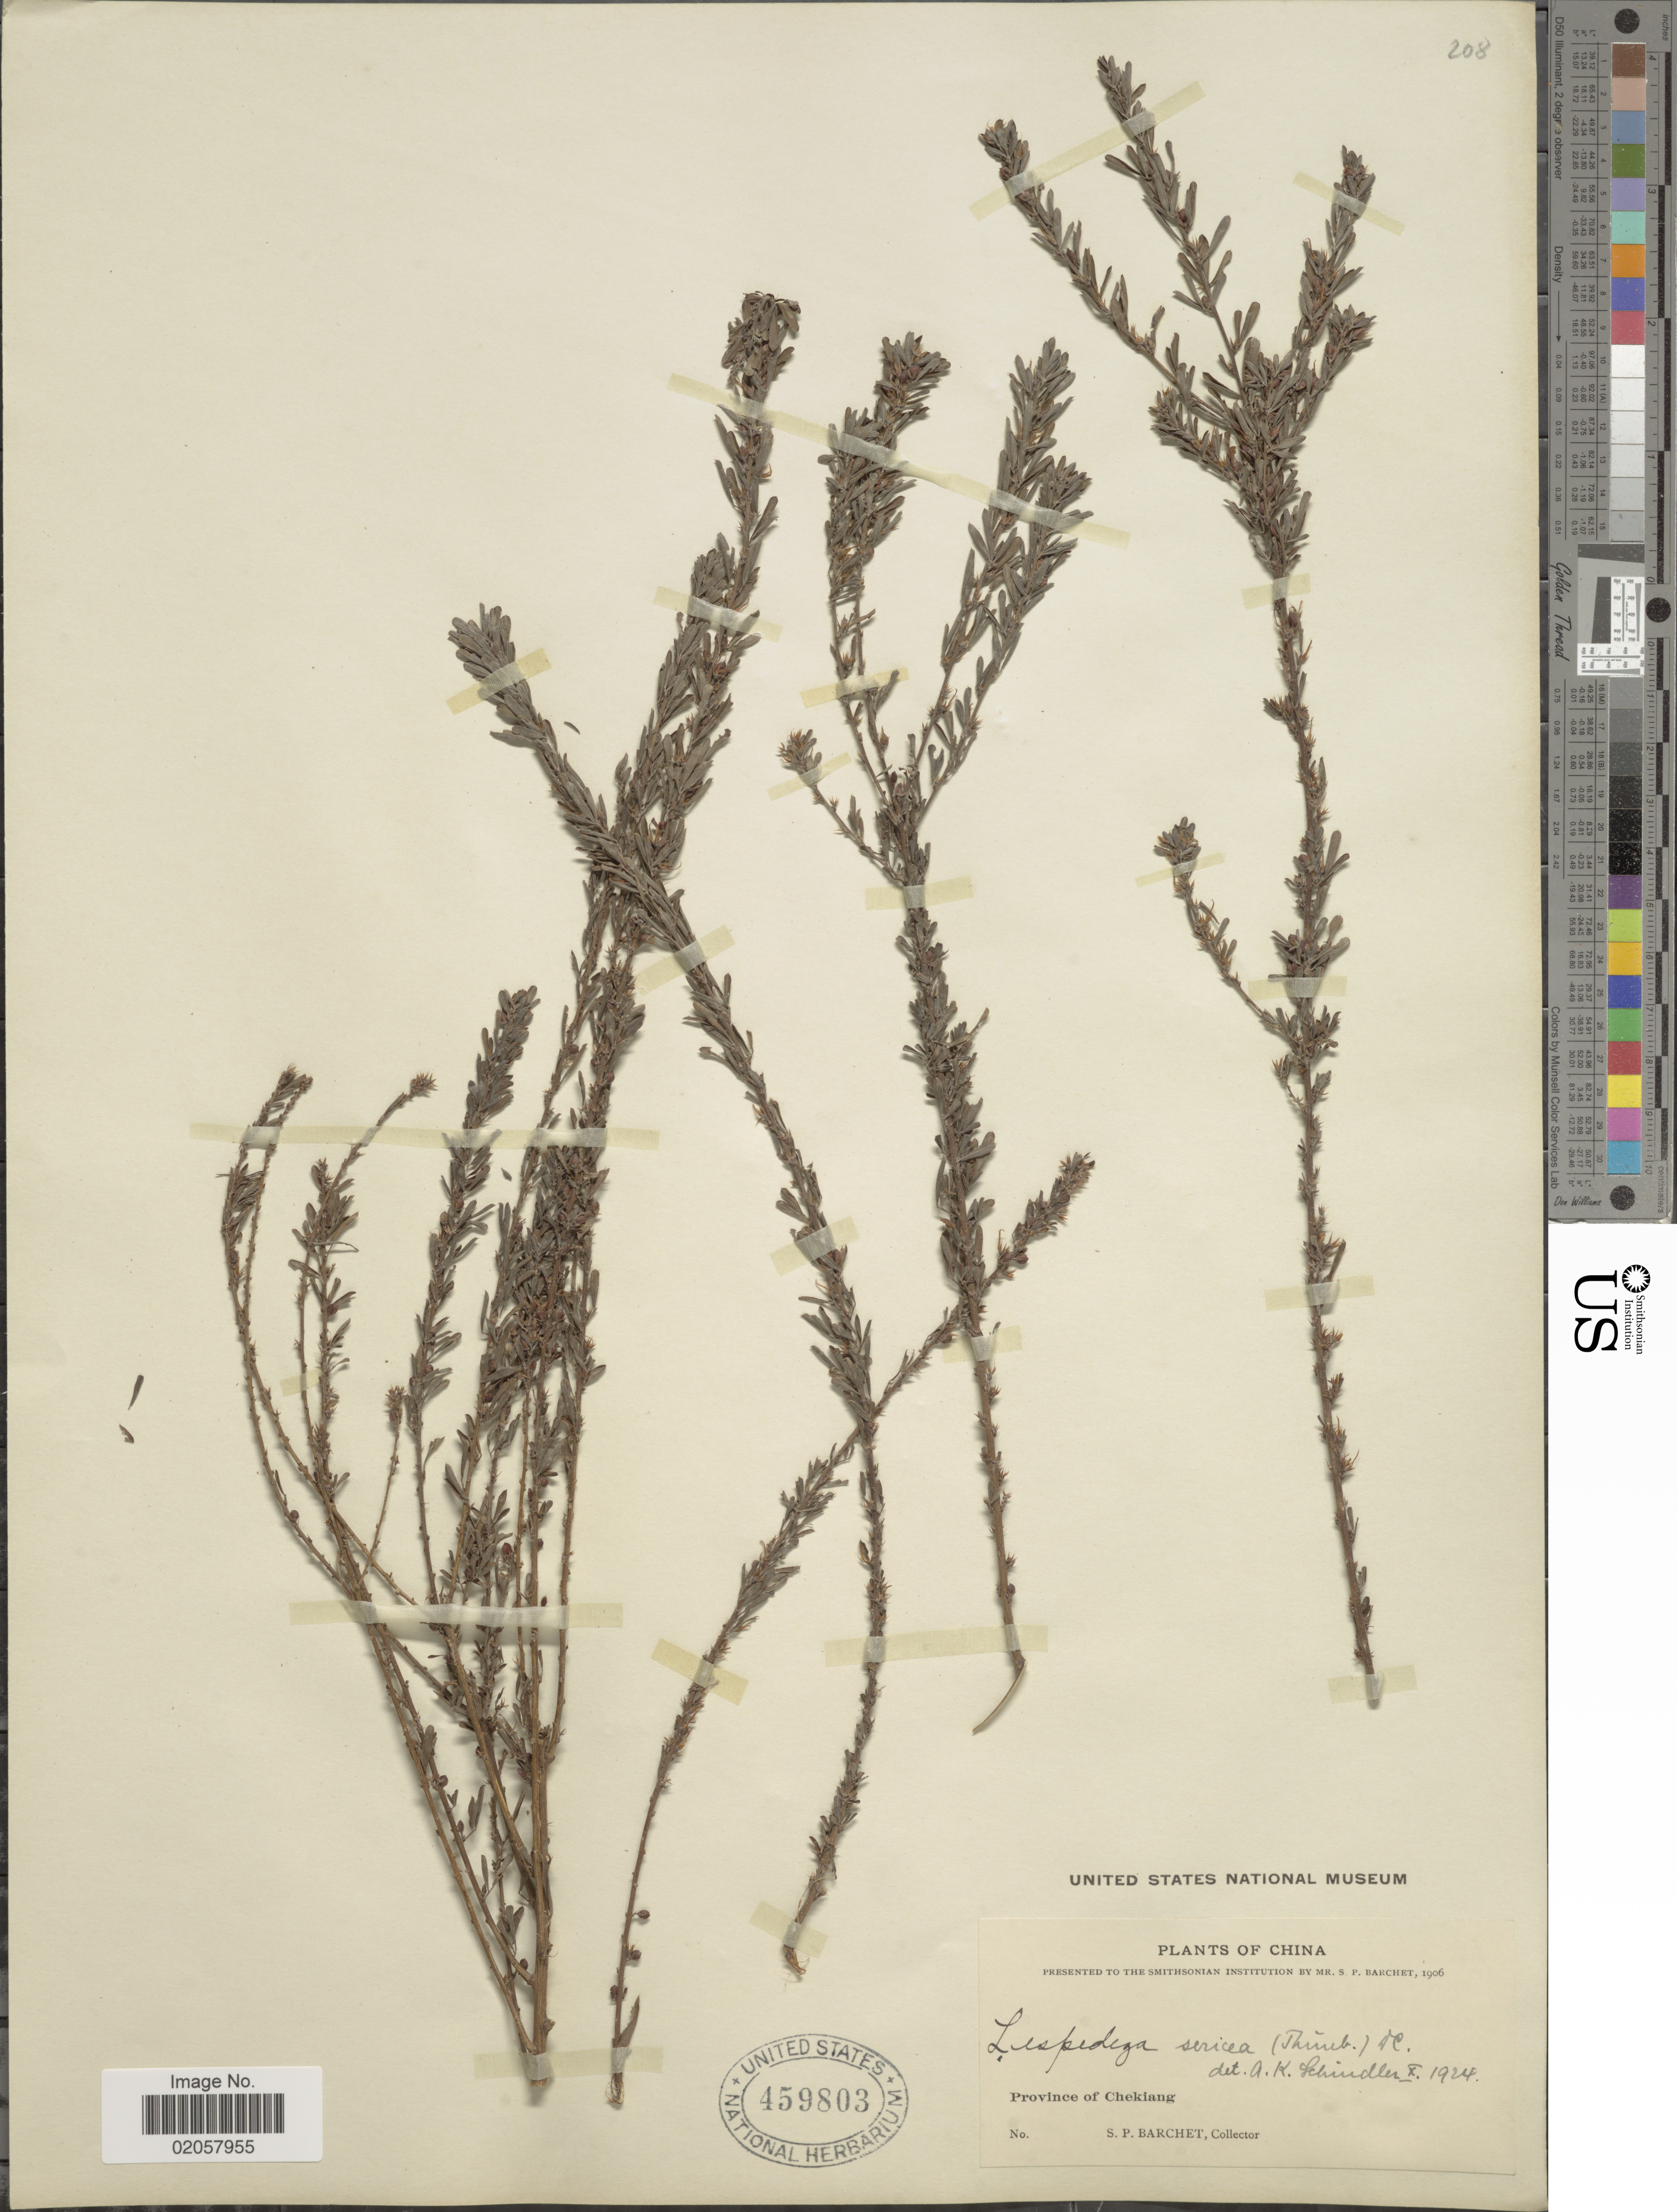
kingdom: Plantae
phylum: Tracheophyta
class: Magnoliopsida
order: Fabales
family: Fabaceae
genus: Lespedeza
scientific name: Lespedeza cuneata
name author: (Dum. Cours.) G. Don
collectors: S. P. Barchet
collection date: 1906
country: China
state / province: Zhejiang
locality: Province of Chekiang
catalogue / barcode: US 459803